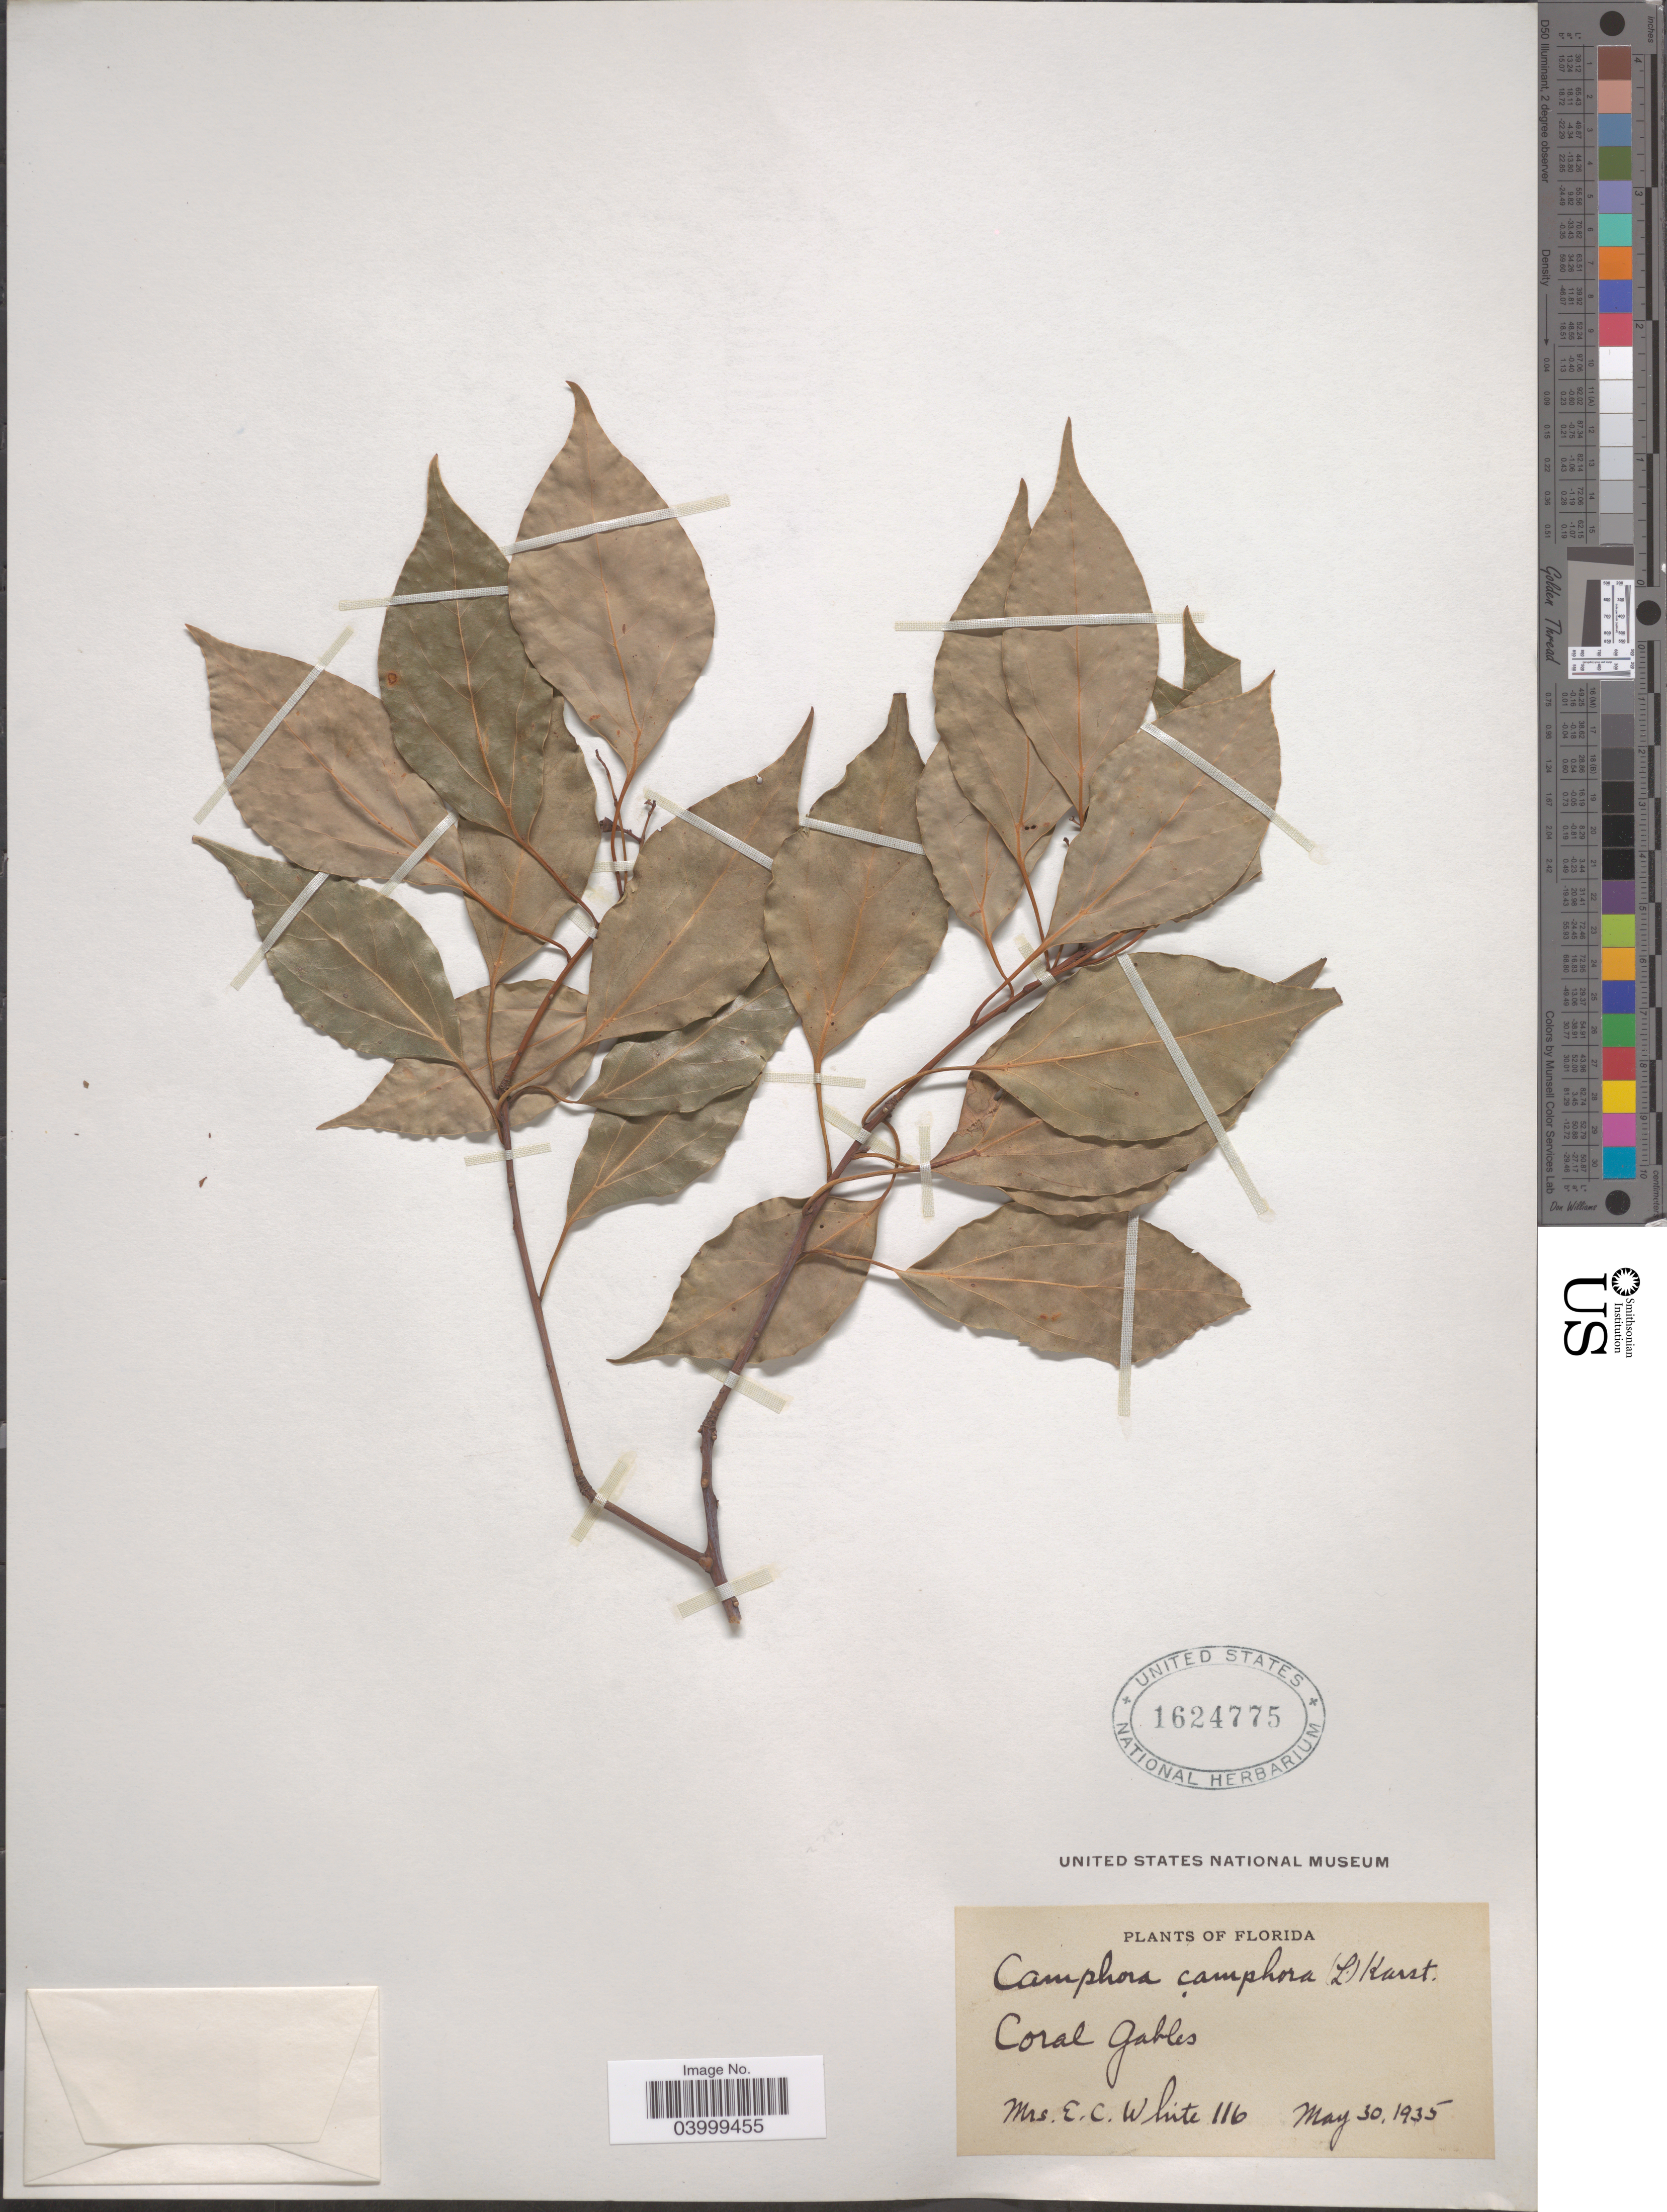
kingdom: Plantae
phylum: Tracheophyta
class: Magnoliopsida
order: Laurales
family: Lauraceae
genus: Cinnamomum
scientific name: Cinnamomum camphora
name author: (L.) J. Presl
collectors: E. C. White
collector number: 116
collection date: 1935-05-30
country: United States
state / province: Florida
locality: Coral Gables.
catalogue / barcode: US 1624775